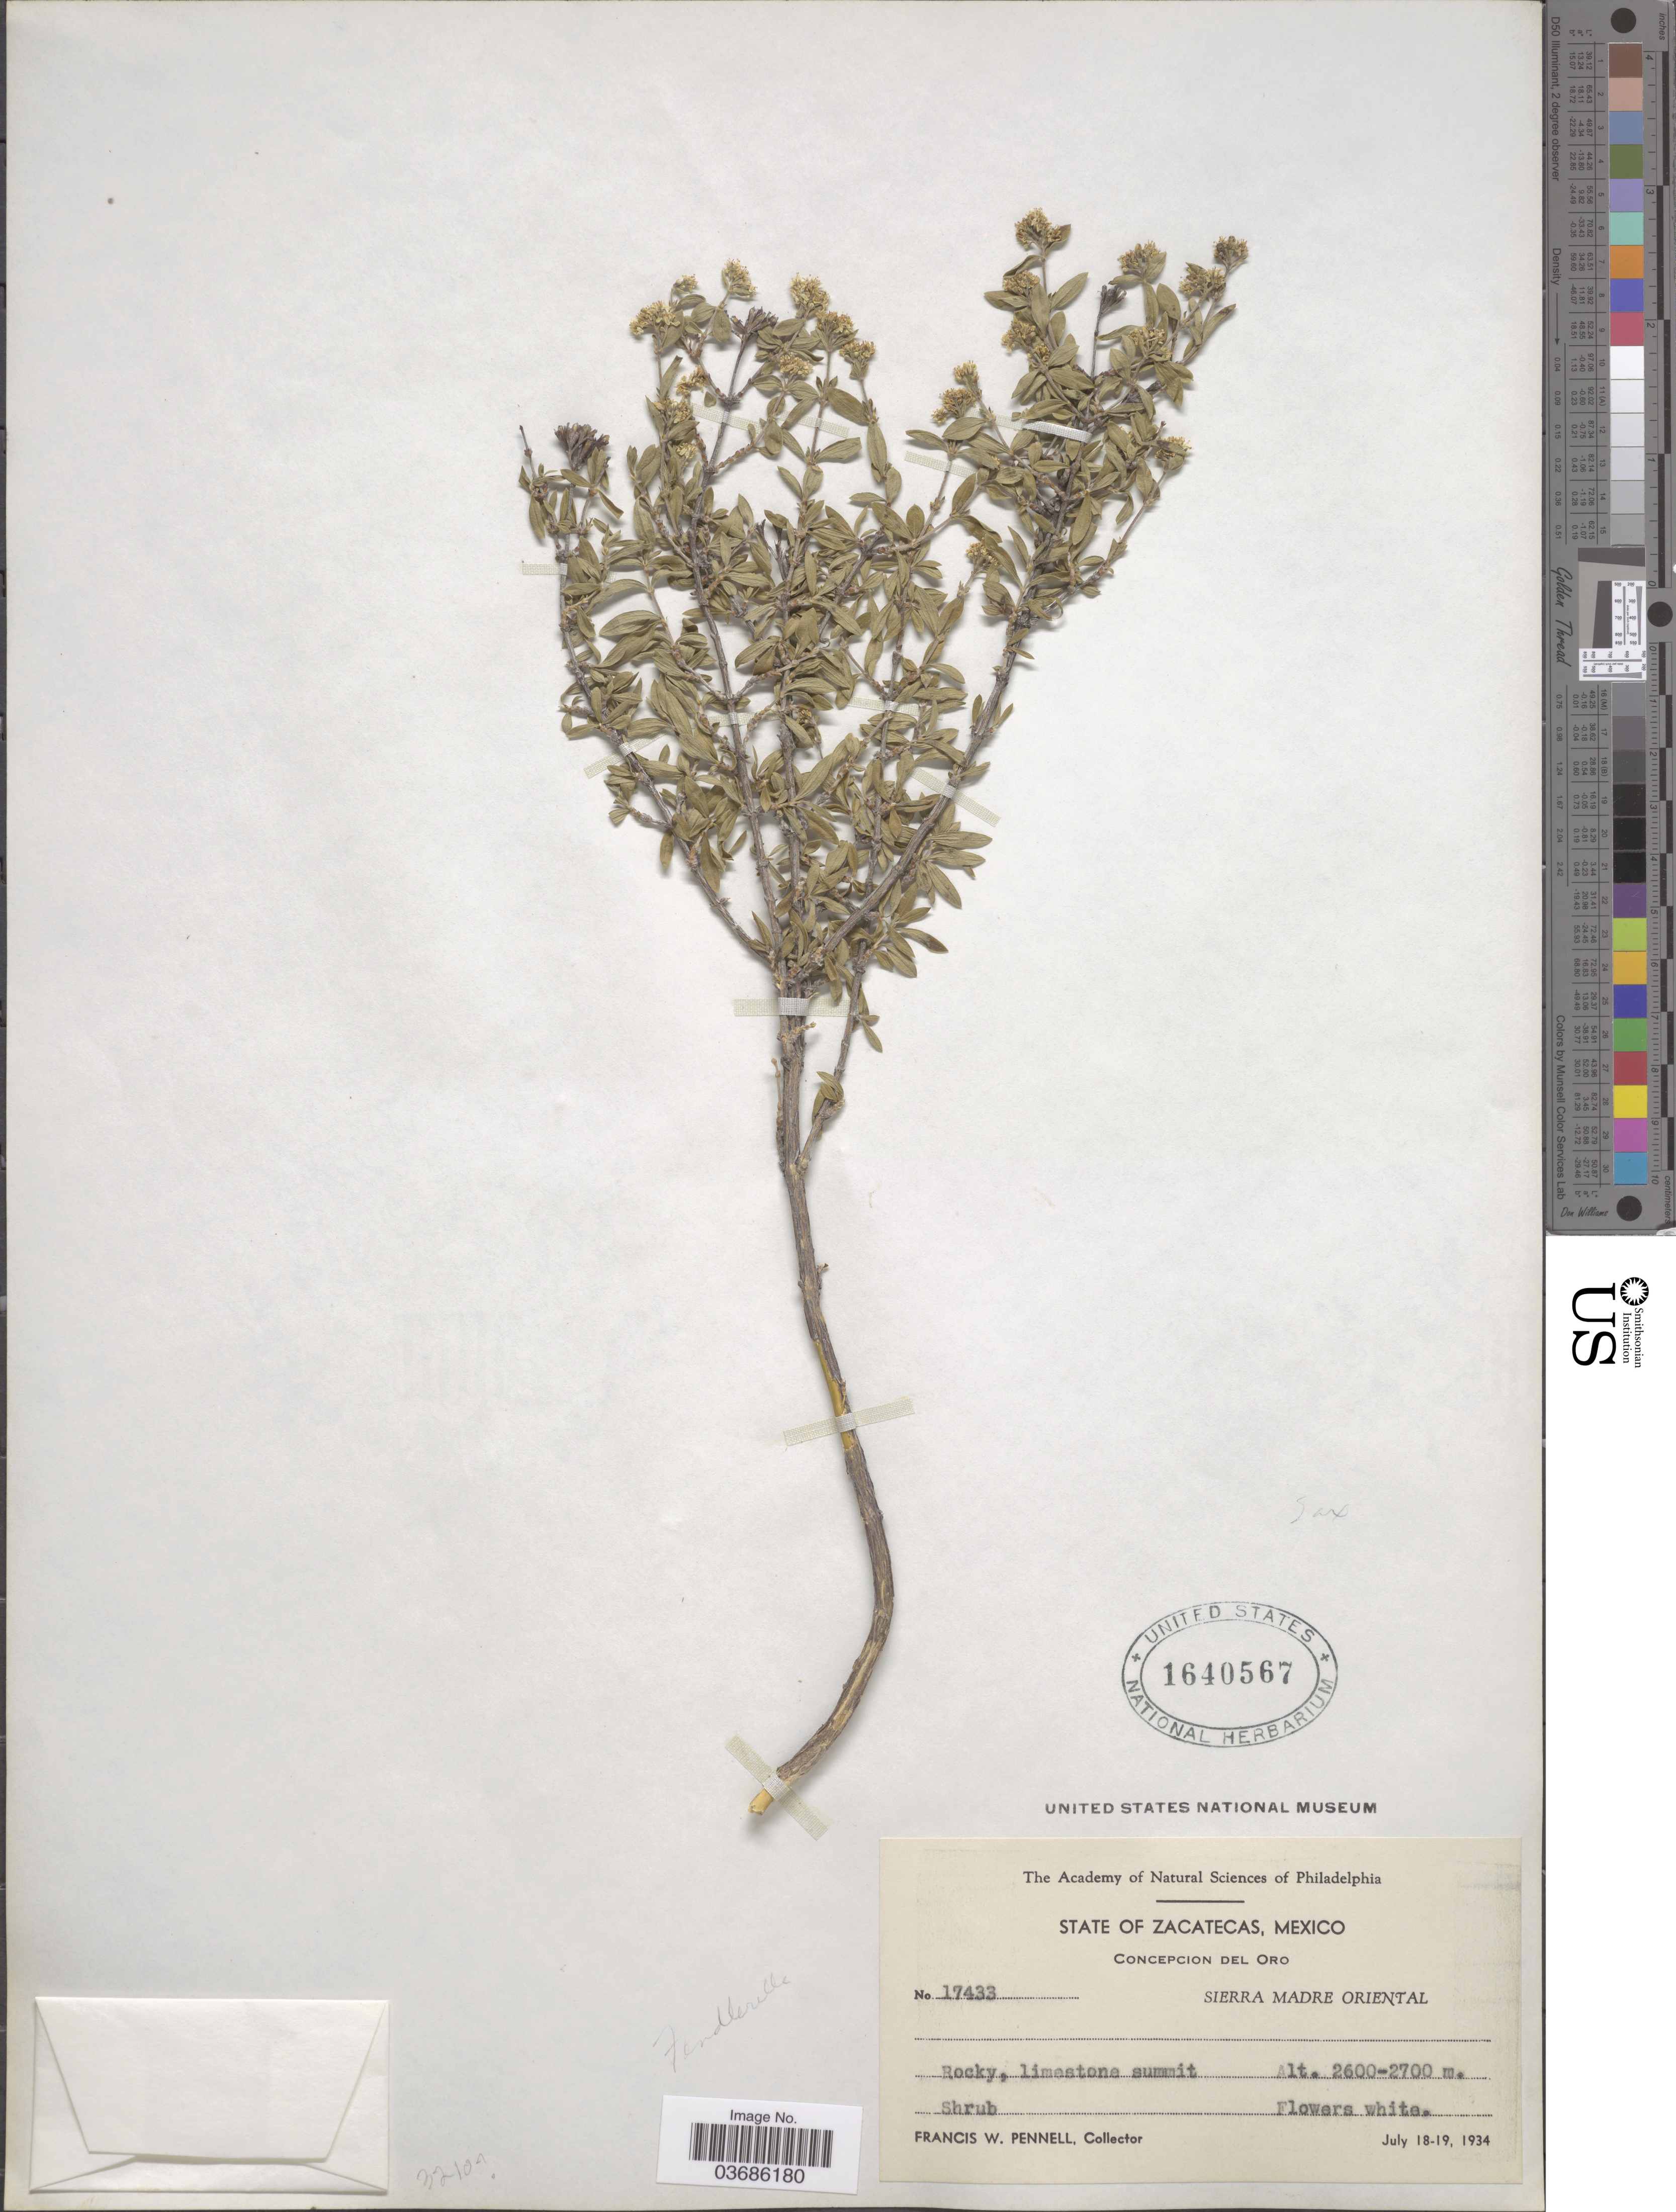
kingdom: Plantae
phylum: Tracheophyta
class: Magnoliopsida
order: Cornales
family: Hydrangeaceae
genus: Fendlerella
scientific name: Fendlerella utahensis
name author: (S. Watson) A. Heller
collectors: F. W. Pennell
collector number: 17433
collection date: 1934-07-18/1934-07-19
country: Mexico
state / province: Zacatecas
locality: Concepcion del Oro. Sierra Madre Oriental. Rocky, limestone summit.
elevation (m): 2600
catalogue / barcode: US 1640567